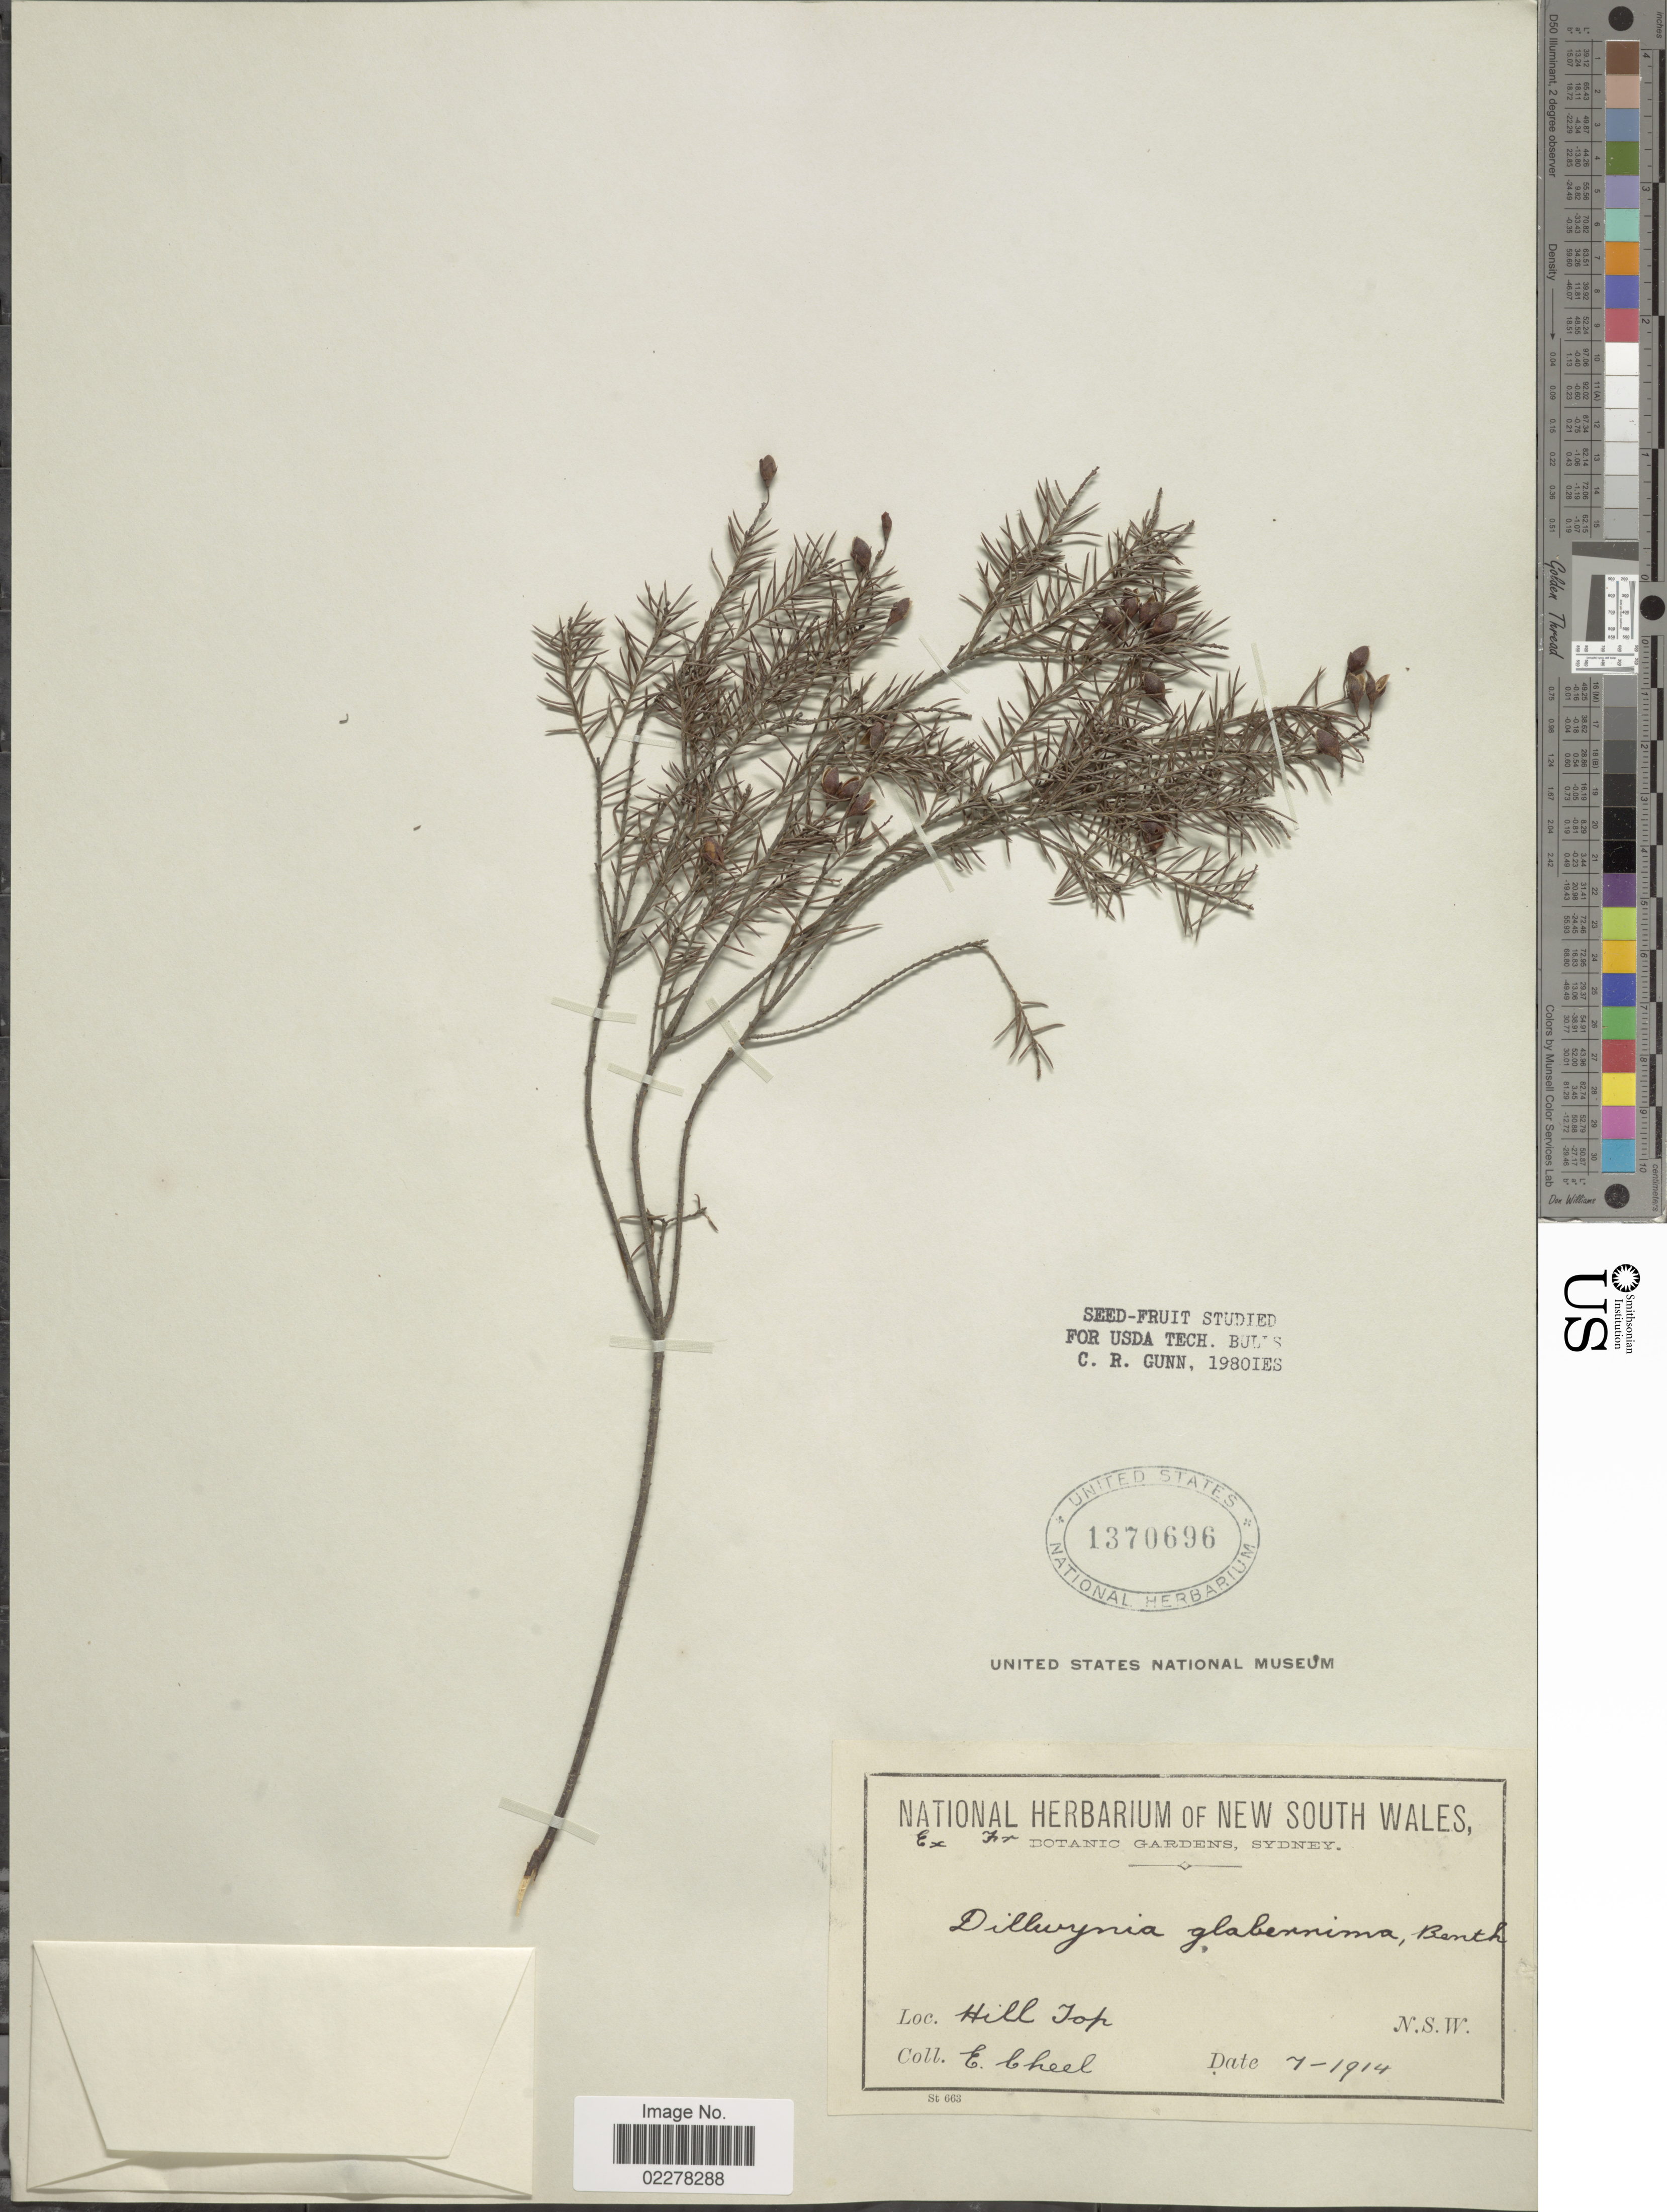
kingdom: Plantae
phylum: Tracheophyta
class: Magnoliopsida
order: Fabales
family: Fabaceae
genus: Dillwynia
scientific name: Dillwynia glaberrima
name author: Sm.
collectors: E. Cheel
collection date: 1914-07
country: Australia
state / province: New South Wales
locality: Hill Top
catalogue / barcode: US 1370696